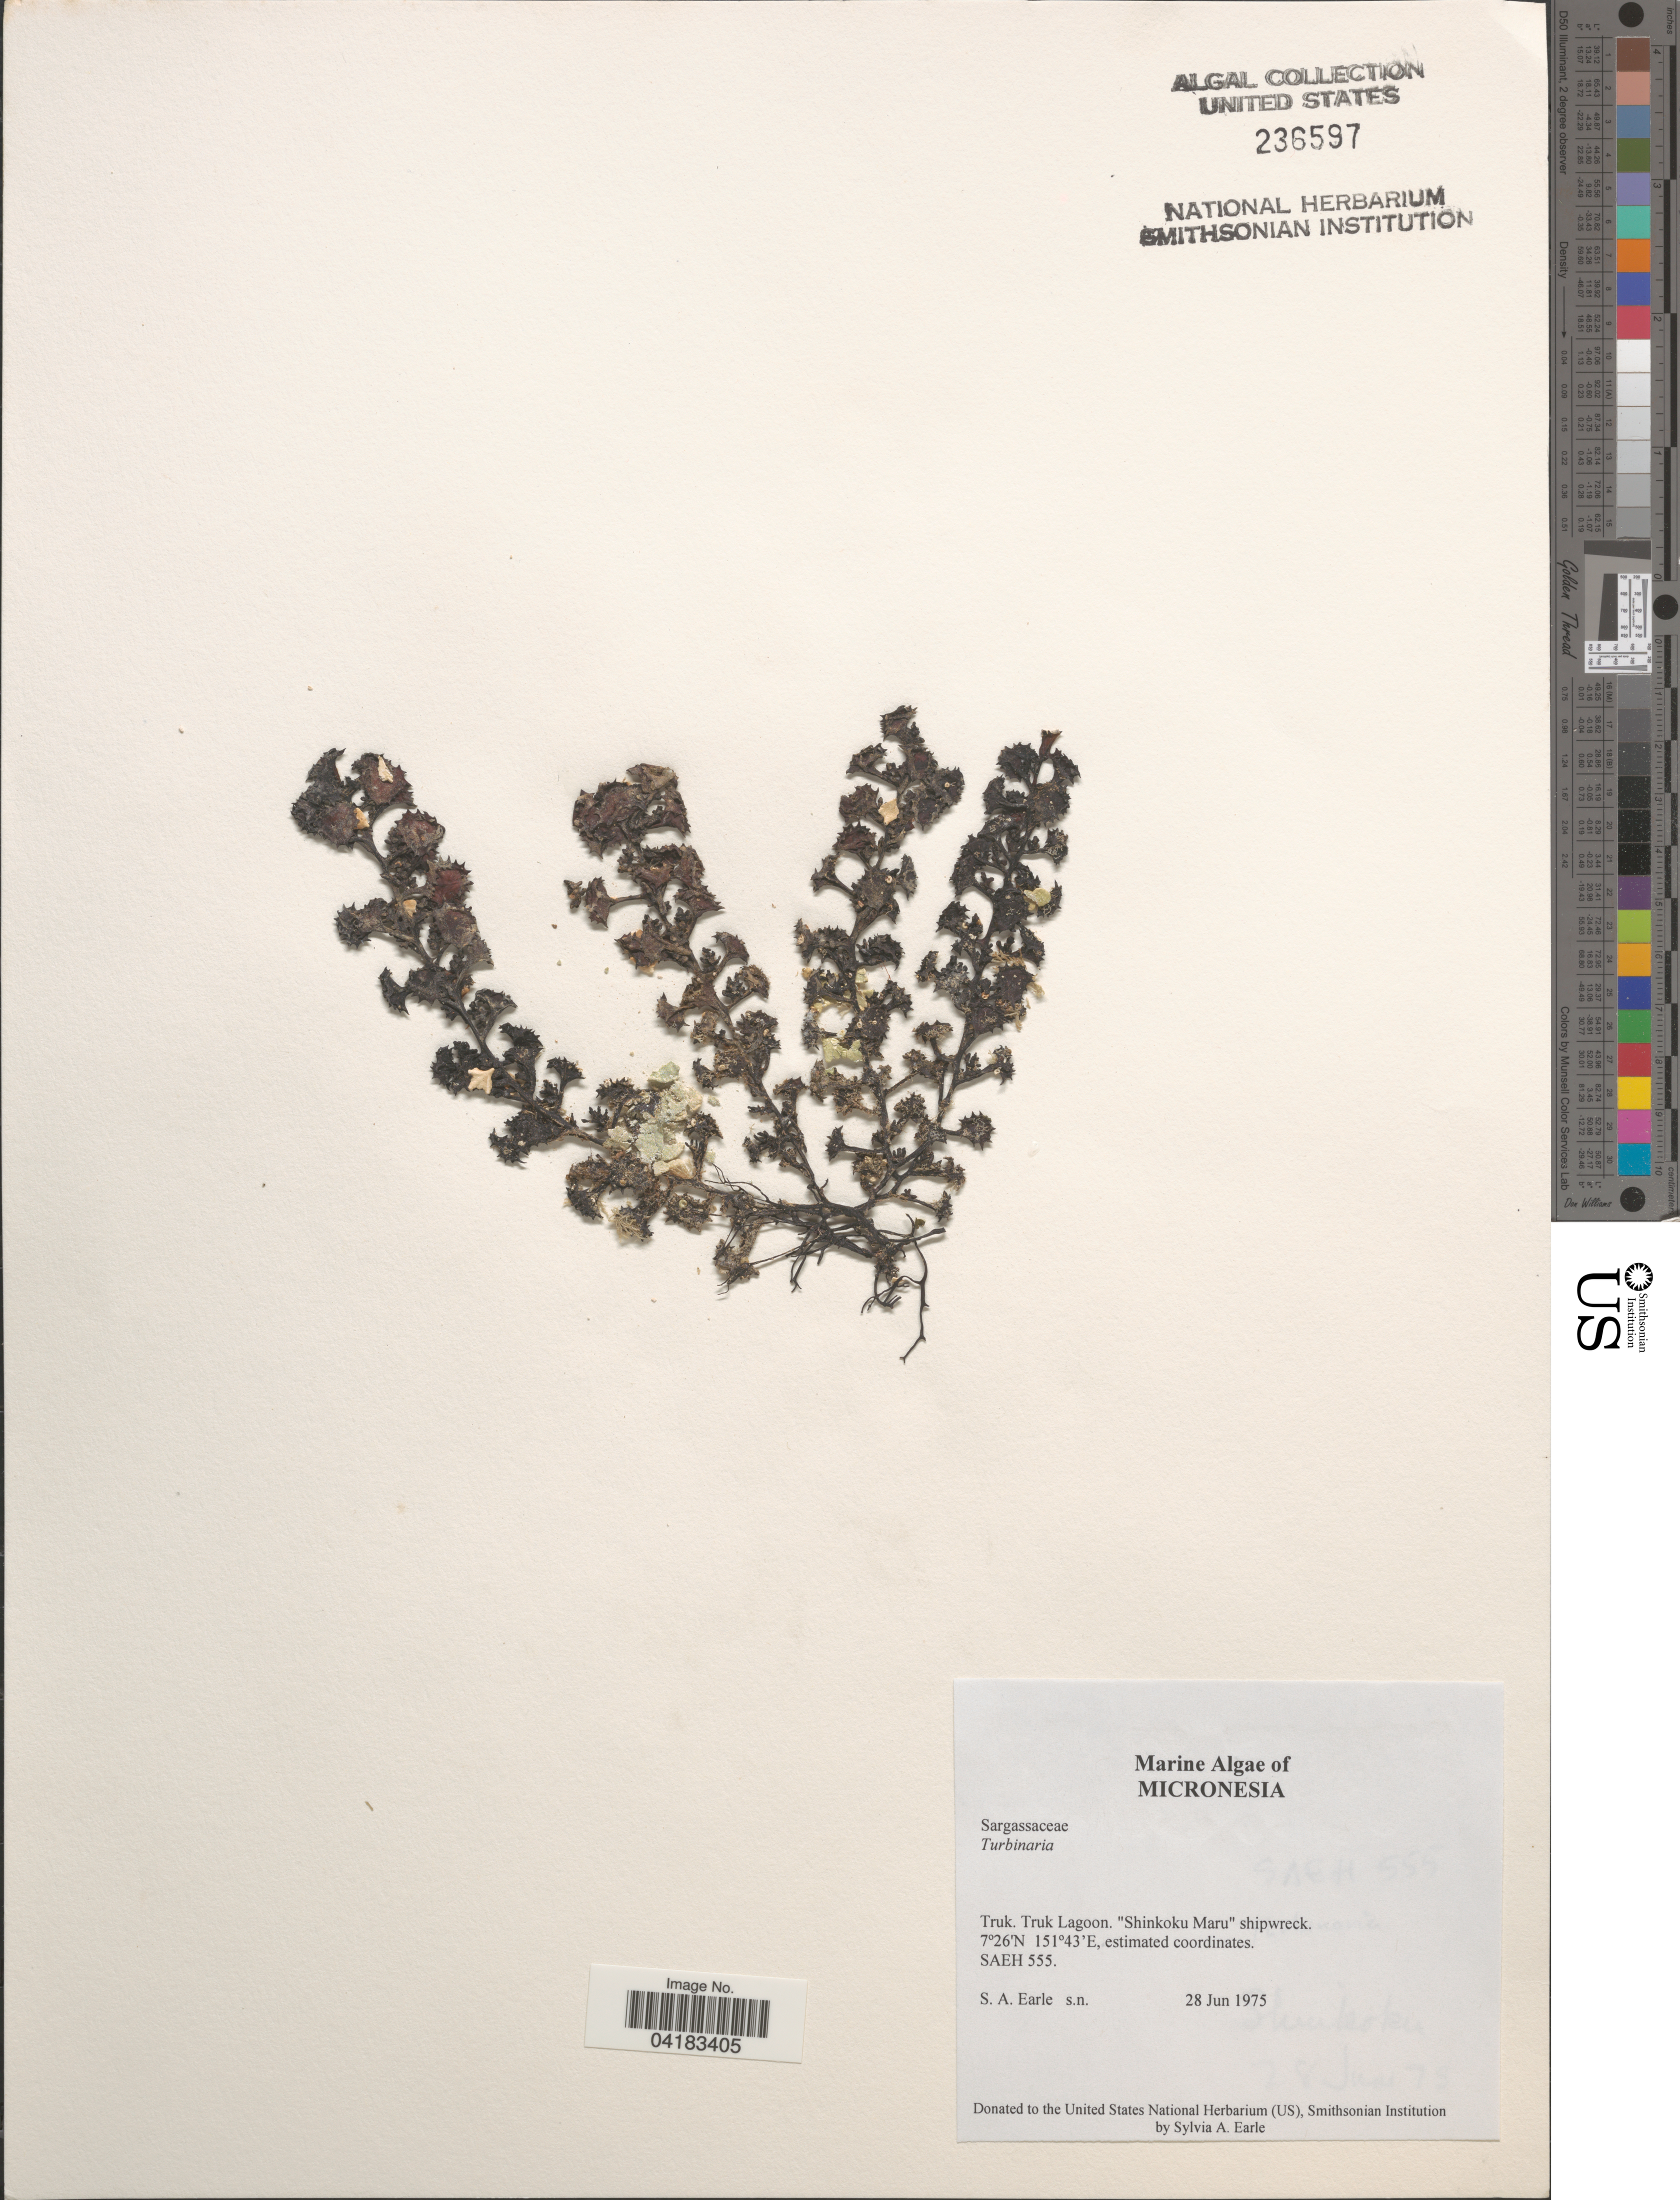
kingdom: Chromista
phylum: Ochrophyta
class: Phaeophyceae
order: Fucales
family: Sargassaceae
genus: Turbinaria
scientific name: Turbinaria sp.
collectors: S. A. Earle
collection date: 1975-06-28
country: Micronesia, Federated States of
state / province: Truk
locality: Truk Lagoon. "Shinkoku Maru" shipwreck. SAEH 555.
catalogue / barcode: US 236597